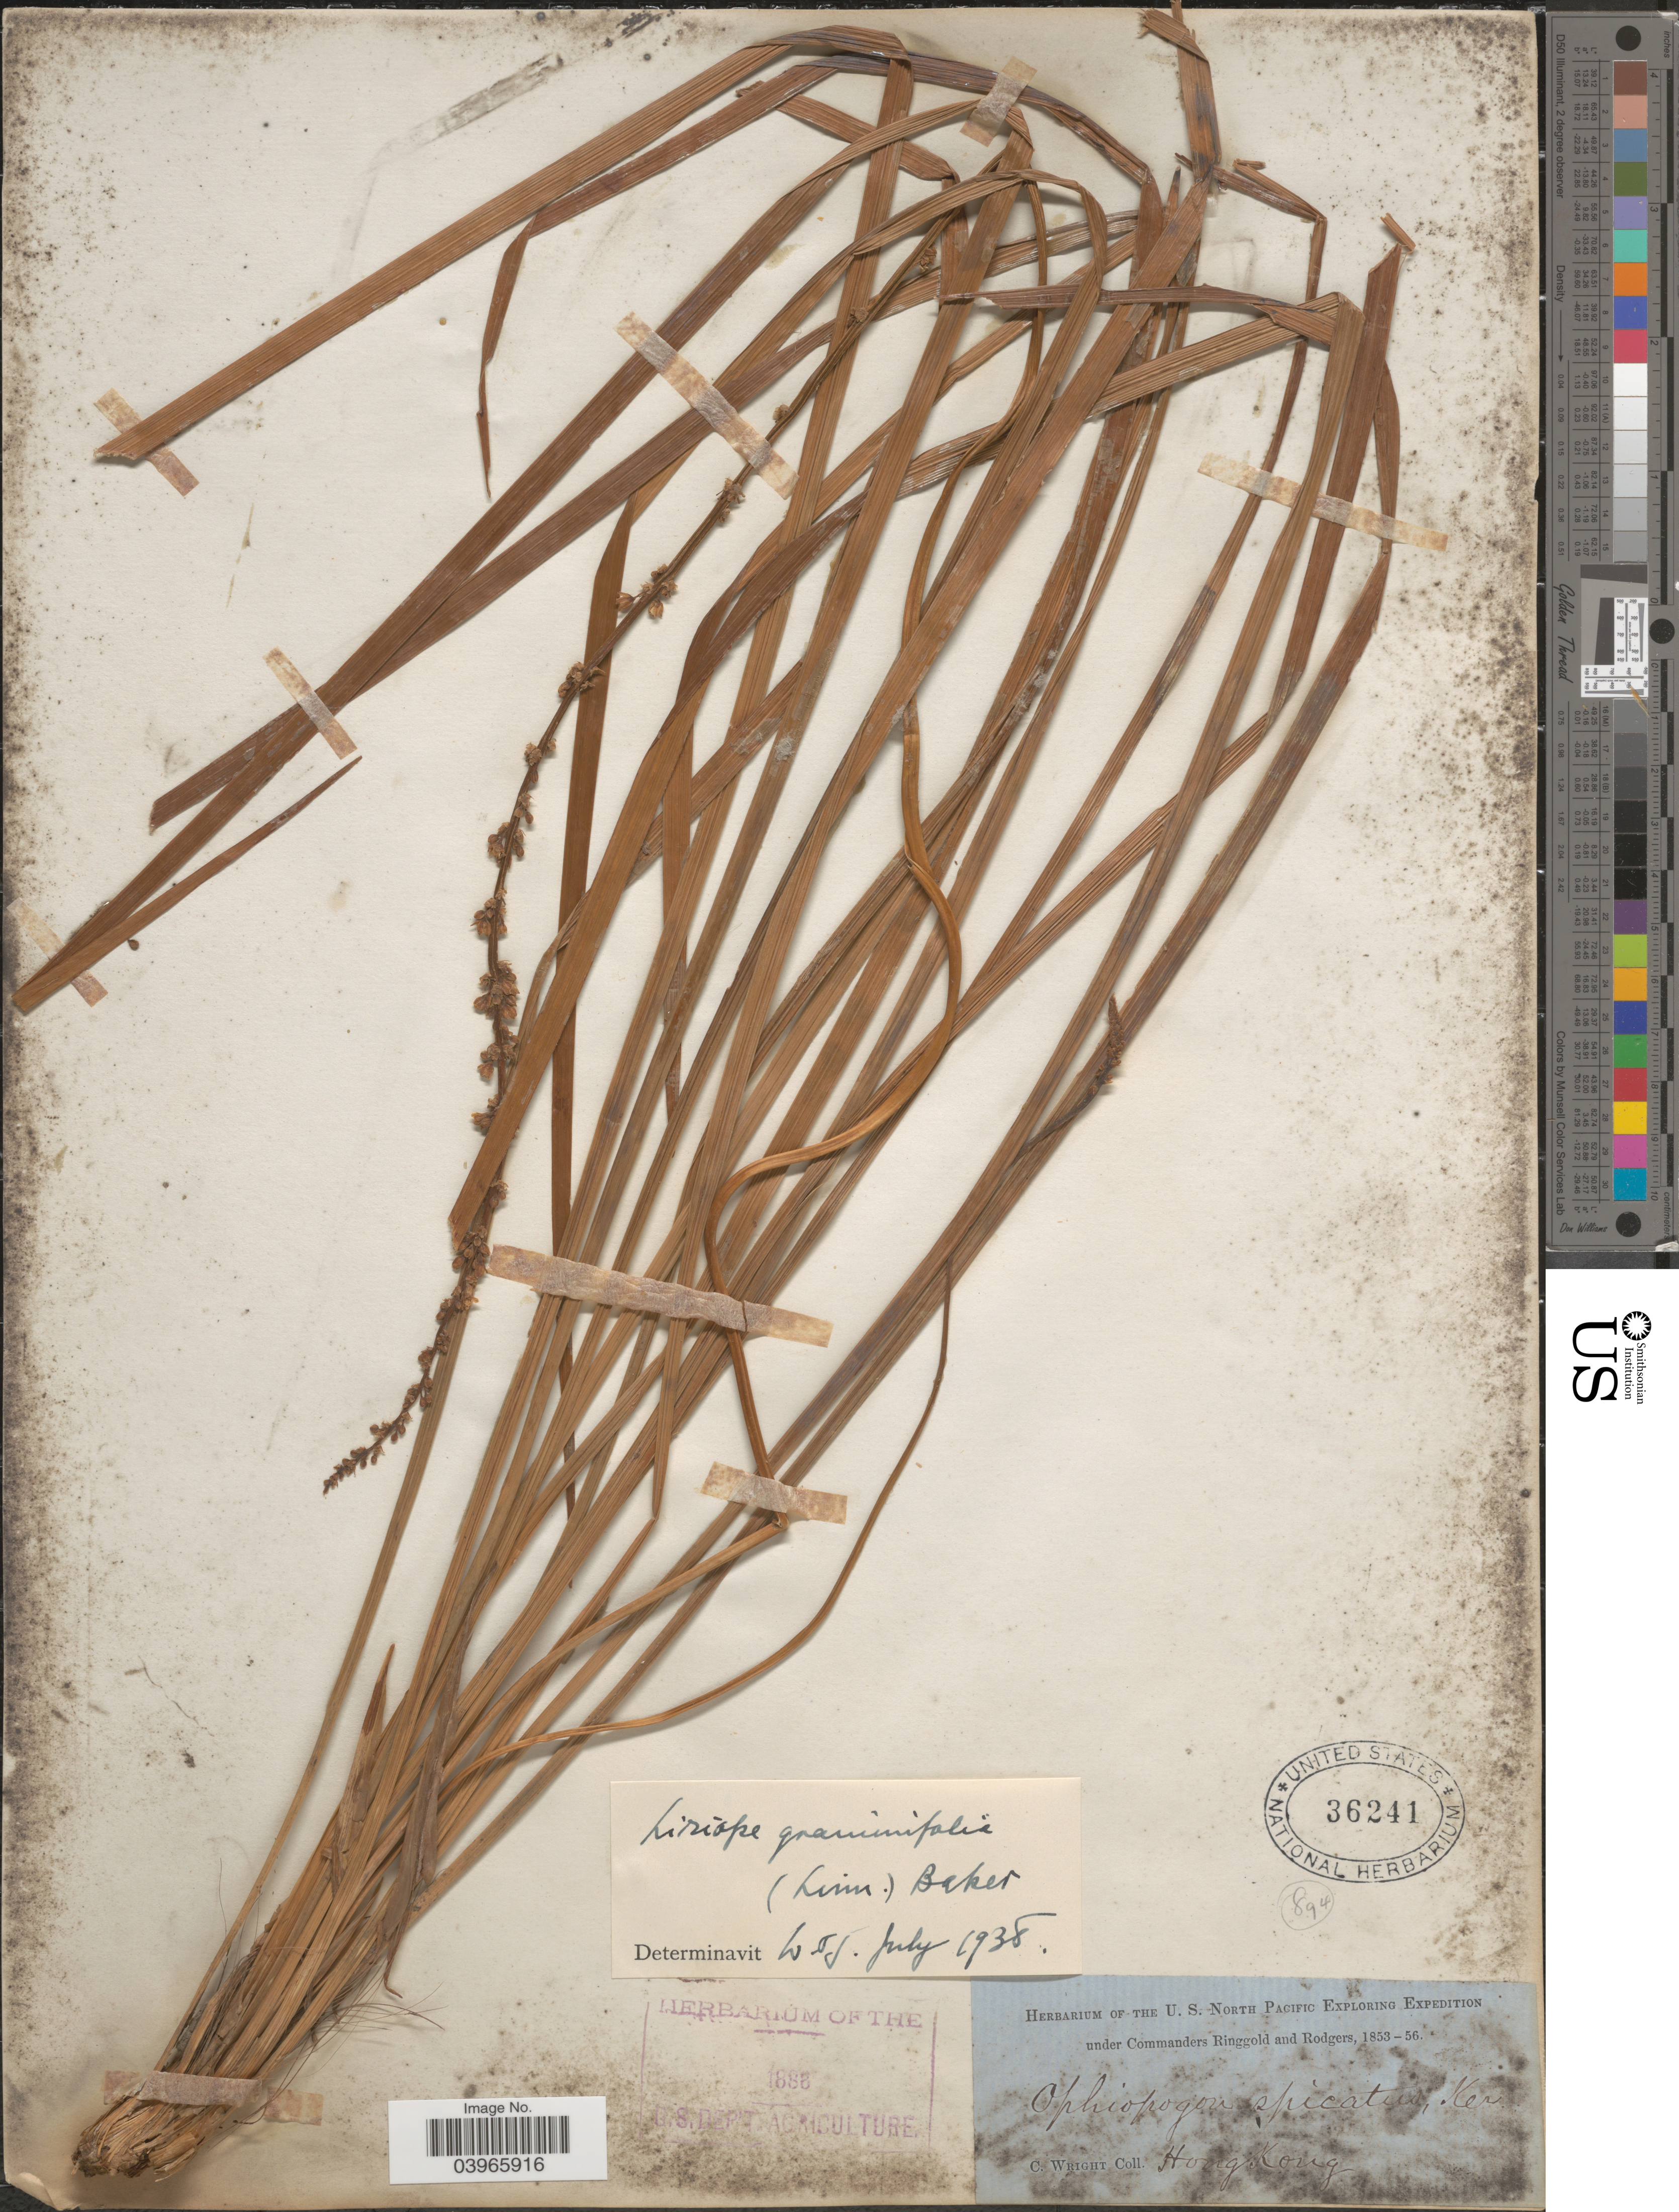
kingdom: Plantae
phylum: Tracheophyta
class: Liliopsida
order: Asparagales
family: Asparagaceae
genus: Liriope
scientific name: Liriope graminifolia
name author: (L.) Baker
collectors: C. Wright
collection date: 1853/1856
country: China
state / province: Hong Kong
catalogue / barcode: US 36241